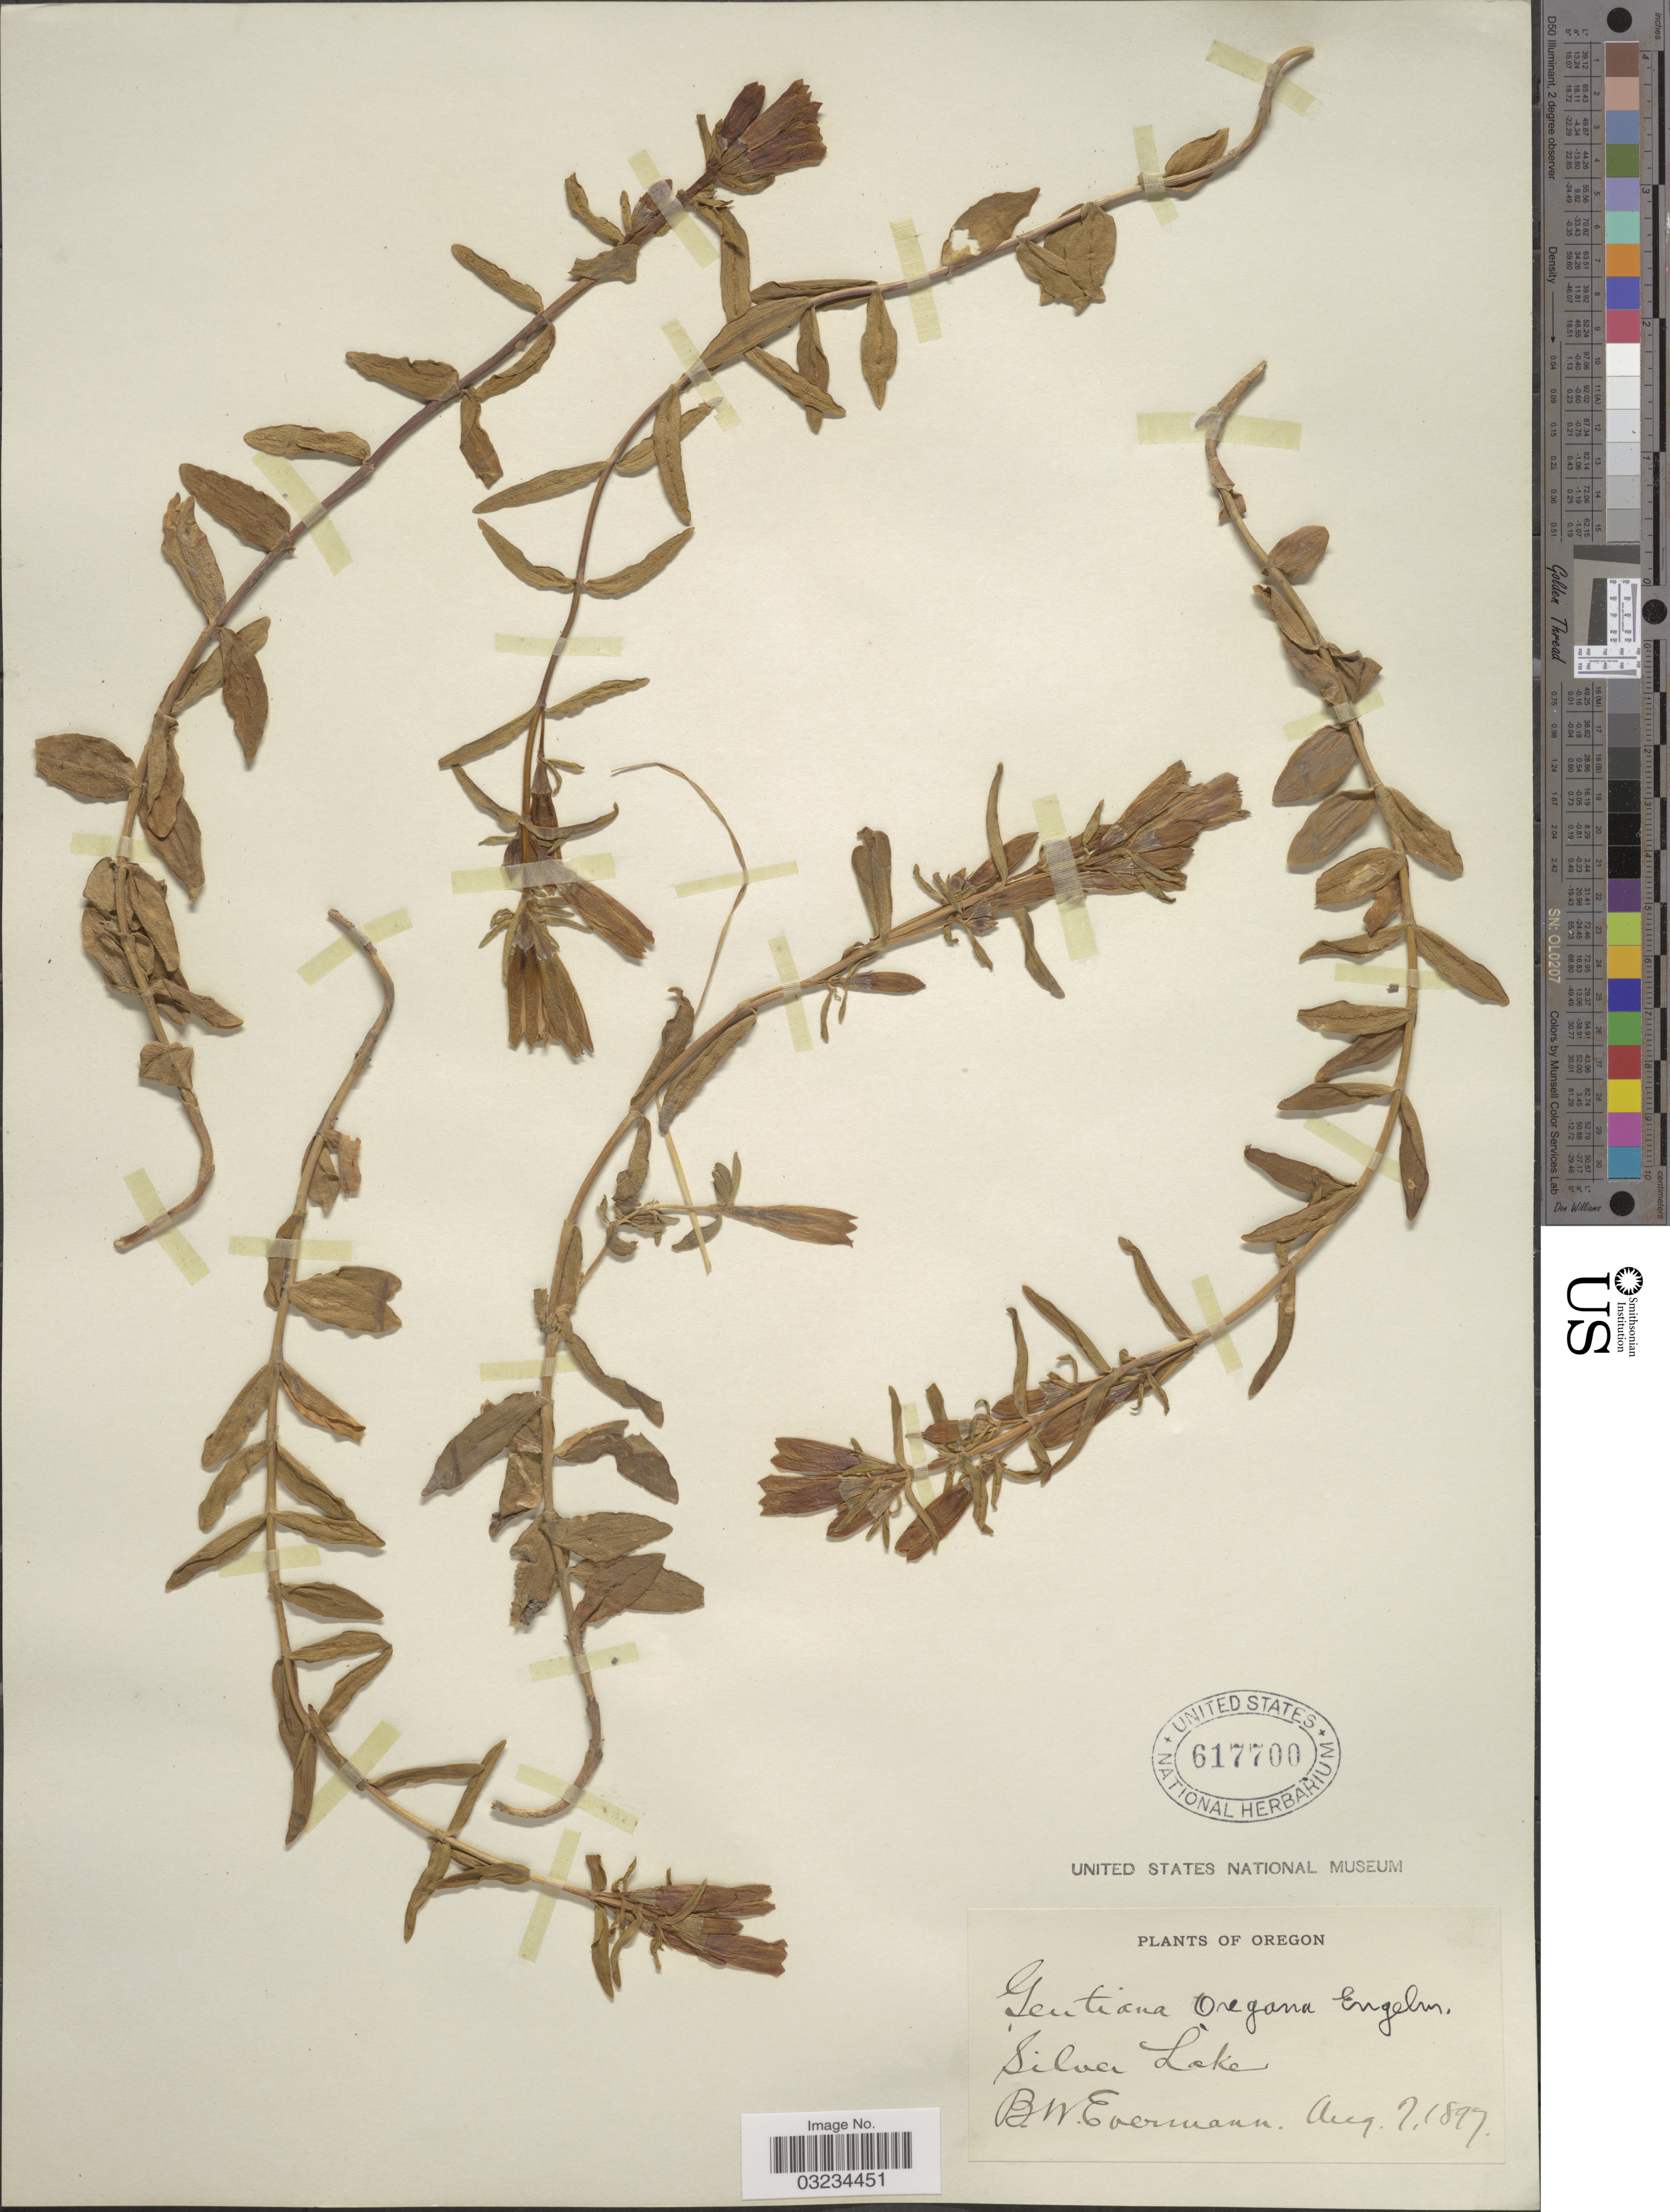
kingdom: Plantae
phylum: Tracheophyta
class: Magnoliopsida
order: Gentianales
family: Gentianaceae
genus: Gentiana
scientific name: Gentiana oregana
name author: Engelm. ex A. Gray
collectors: B. W. Evermann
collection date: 1897-08-07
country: United States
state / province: Oregon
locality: Silver Lake.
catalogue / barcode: US 617700